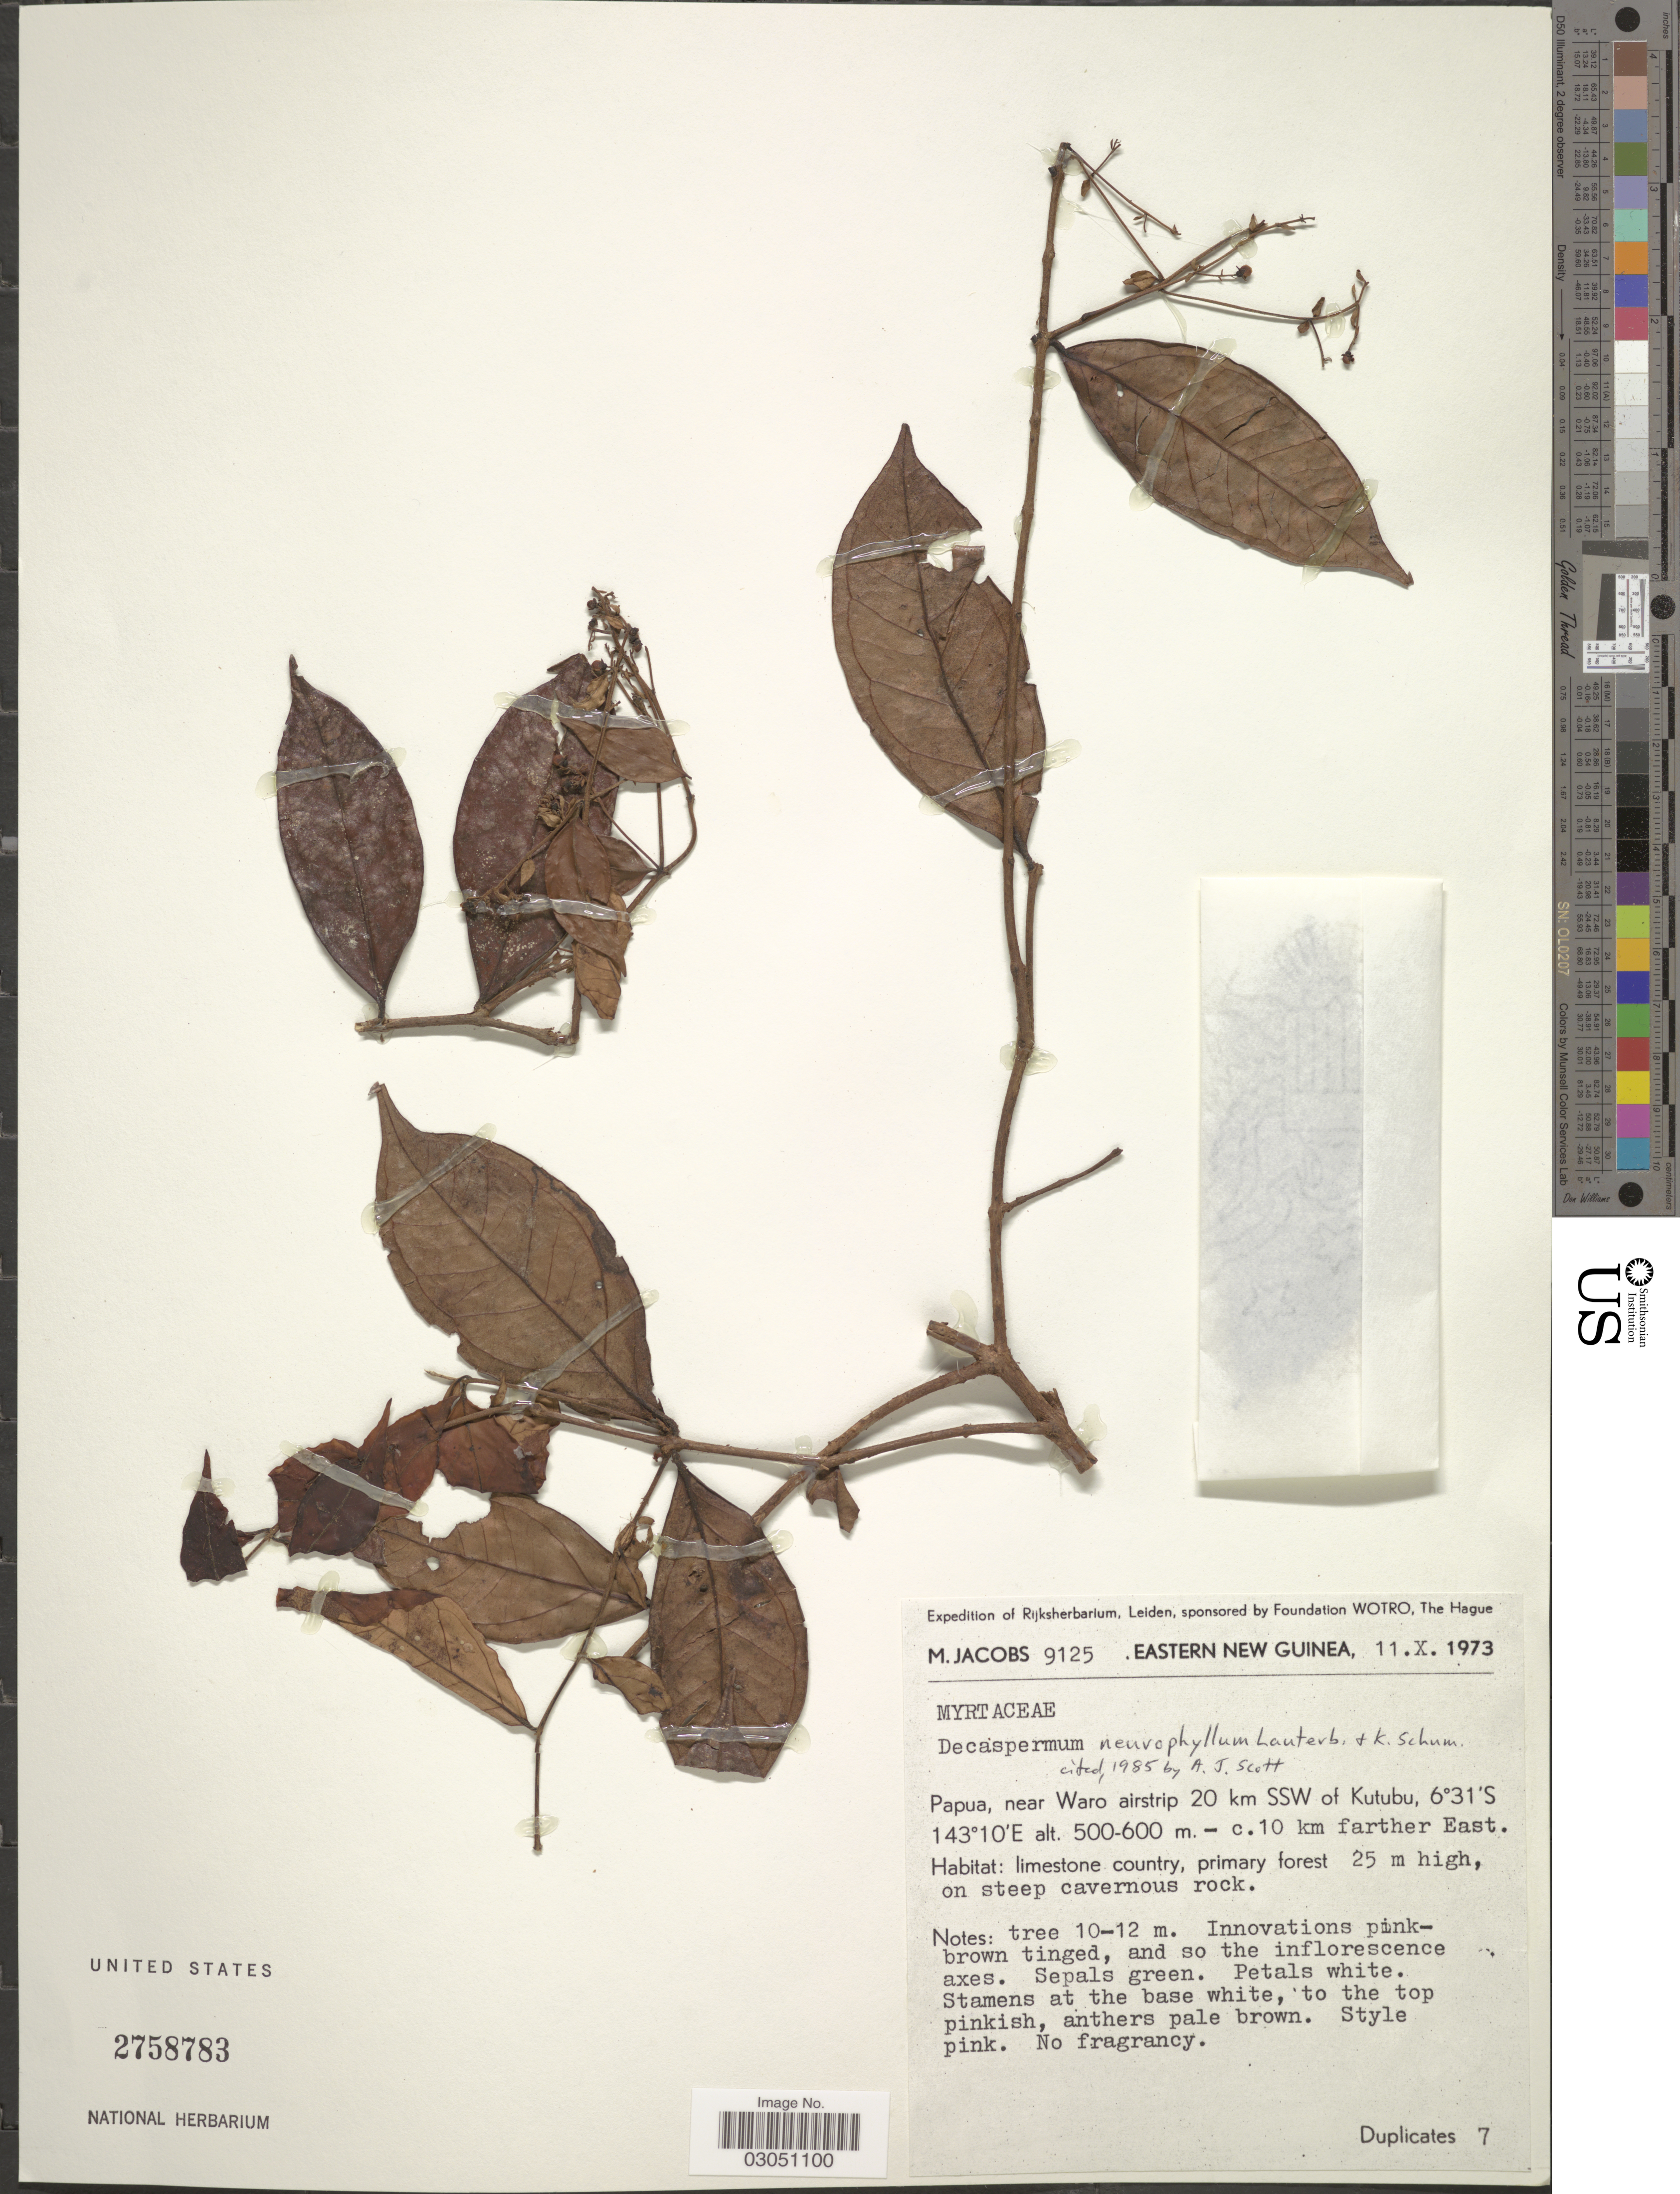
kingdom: Plantae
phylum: Tracheophyta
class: Magnoliopsida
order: Myrtales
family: Myrtaceae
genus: Decaspermum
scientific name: Decaspermum neurophyllum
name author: K. Schum. & Lauterb.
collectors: M. Jacobs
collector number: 9125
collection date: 1973-10-11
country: Papua New Guinea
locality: Eastern New Guinea. Papua, near Waro airstrip 20 km SSW of Kutubu. C. 10 km farther East.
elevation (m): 500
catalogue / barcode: US 2758783